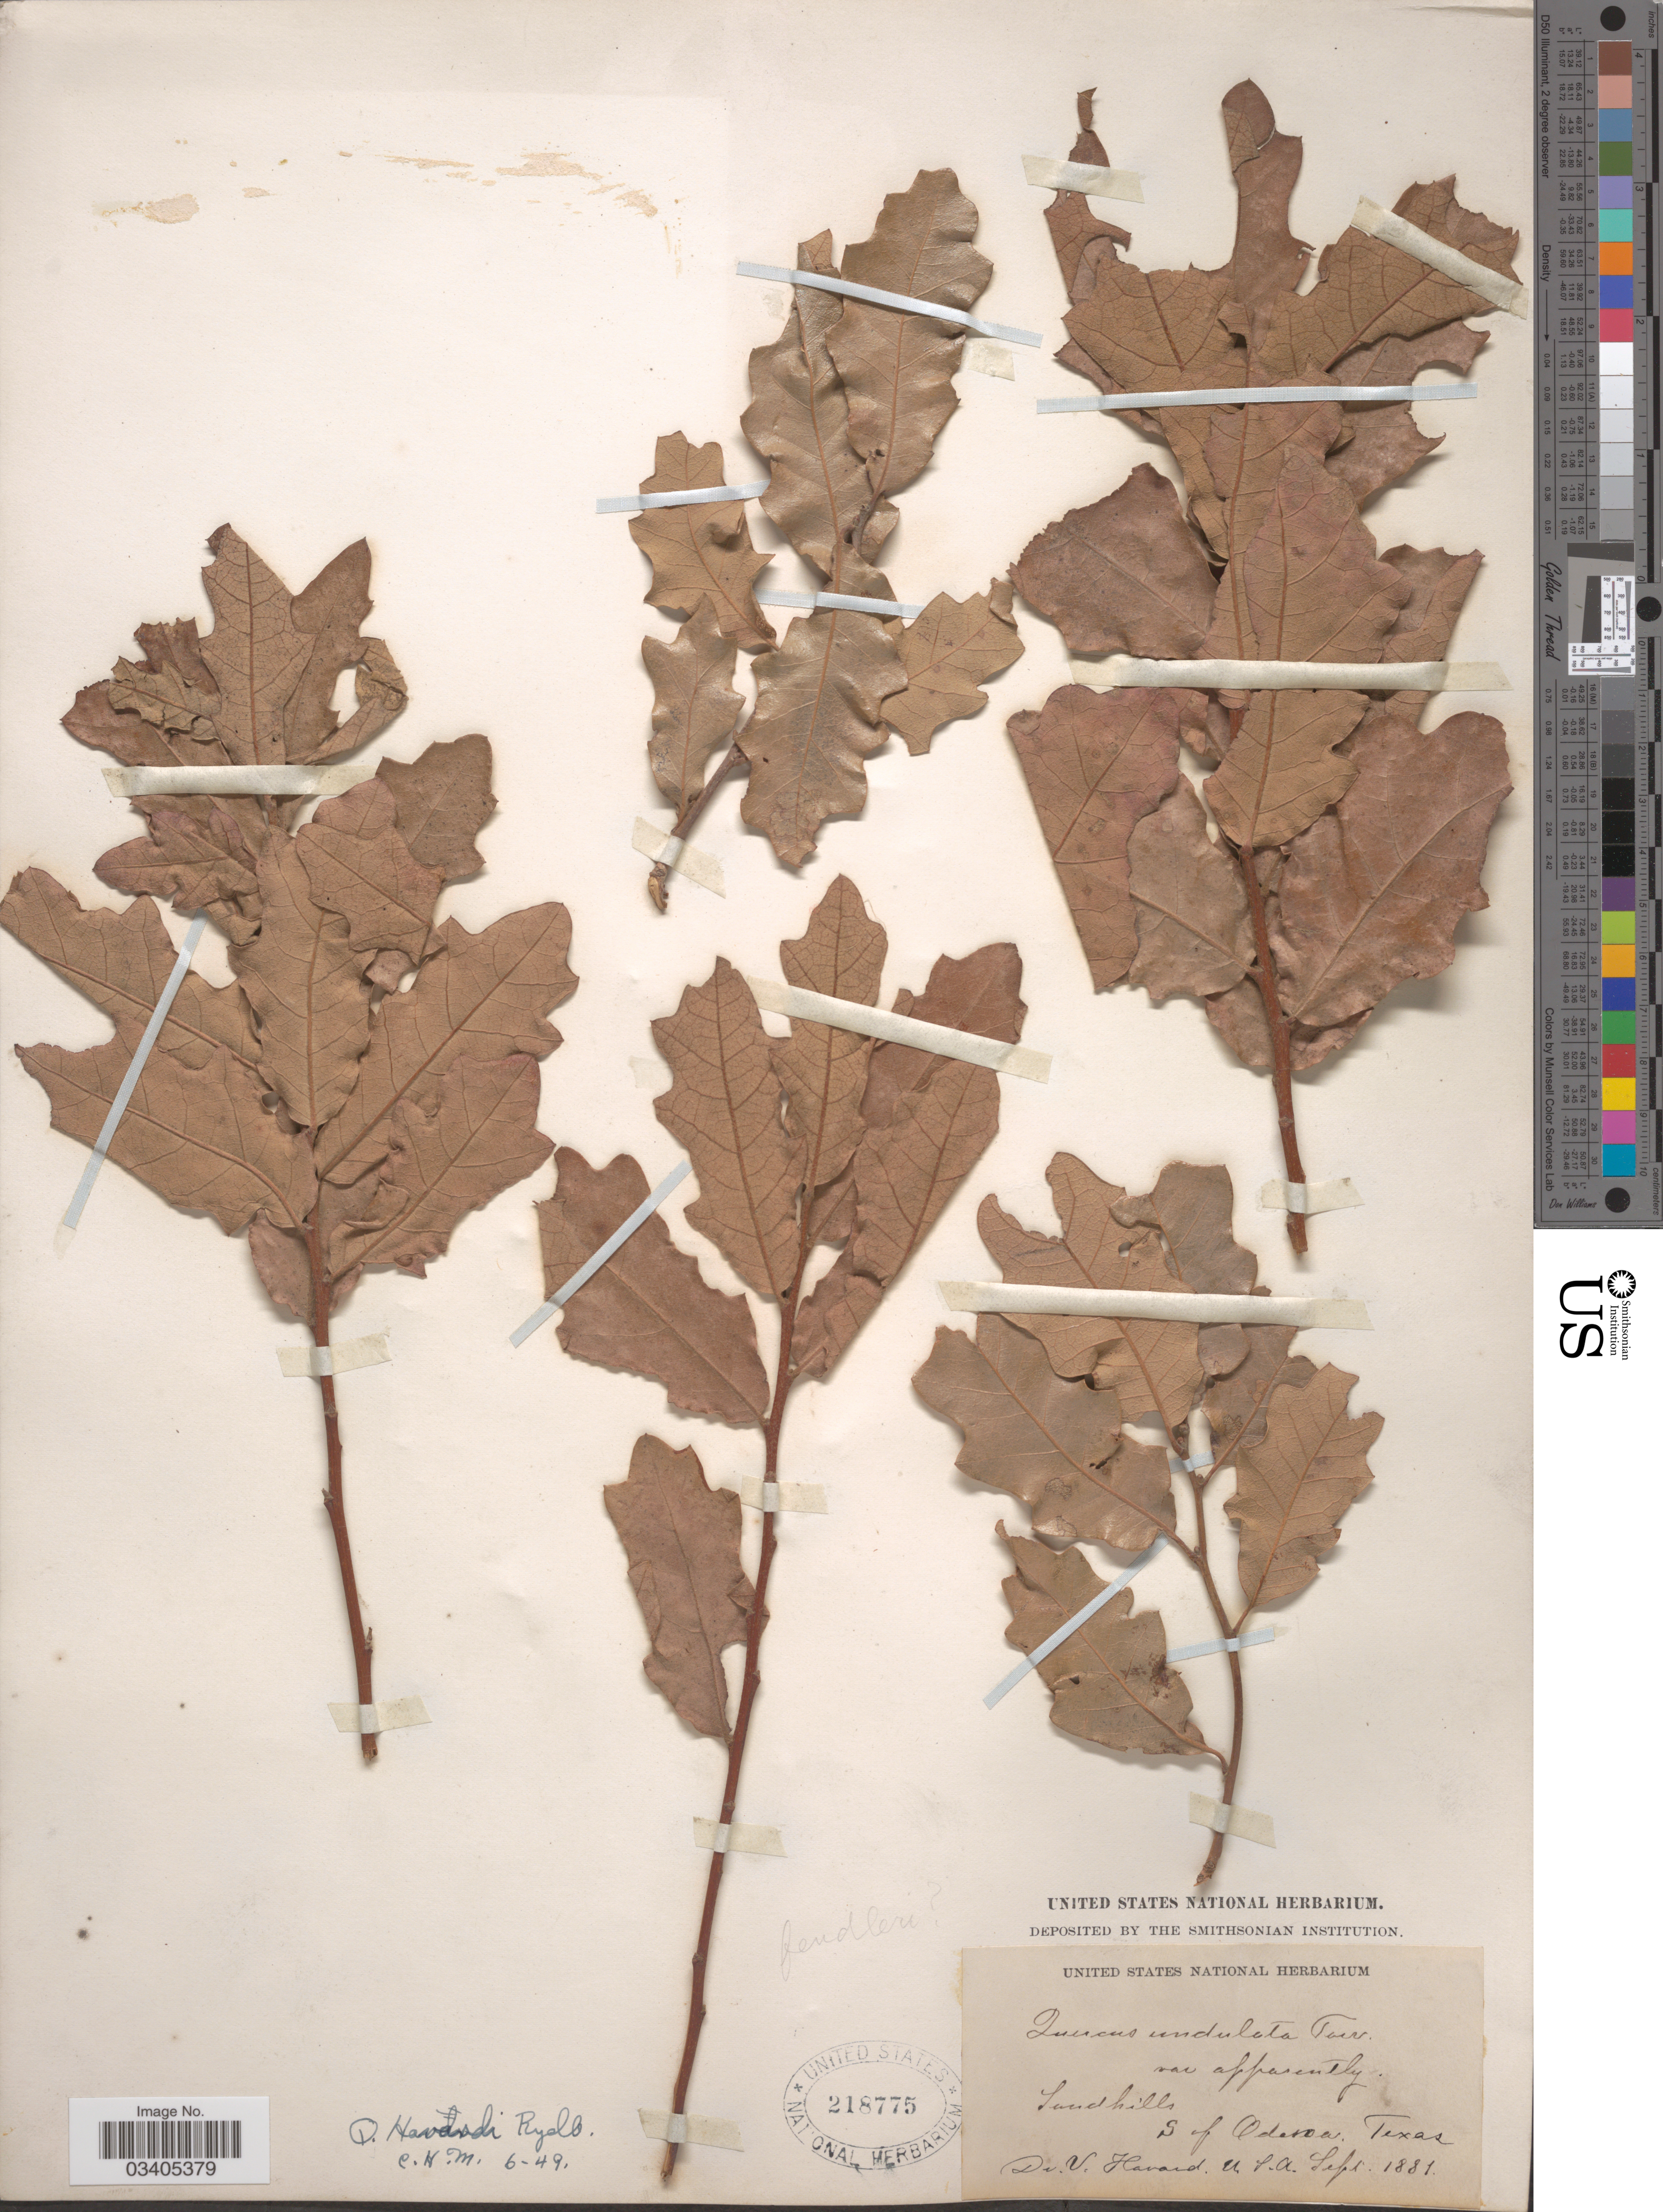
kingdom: Plantae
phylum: Tracheophyta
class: Magnoliopsida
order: Fagales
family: Fagaceae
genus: Quercus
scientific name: Quercus havardii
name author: Rydb.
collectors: V. Havard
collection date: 1881-09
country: United States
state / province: Texas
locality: Sand hills. S of Odessa.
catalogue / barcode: US 218775